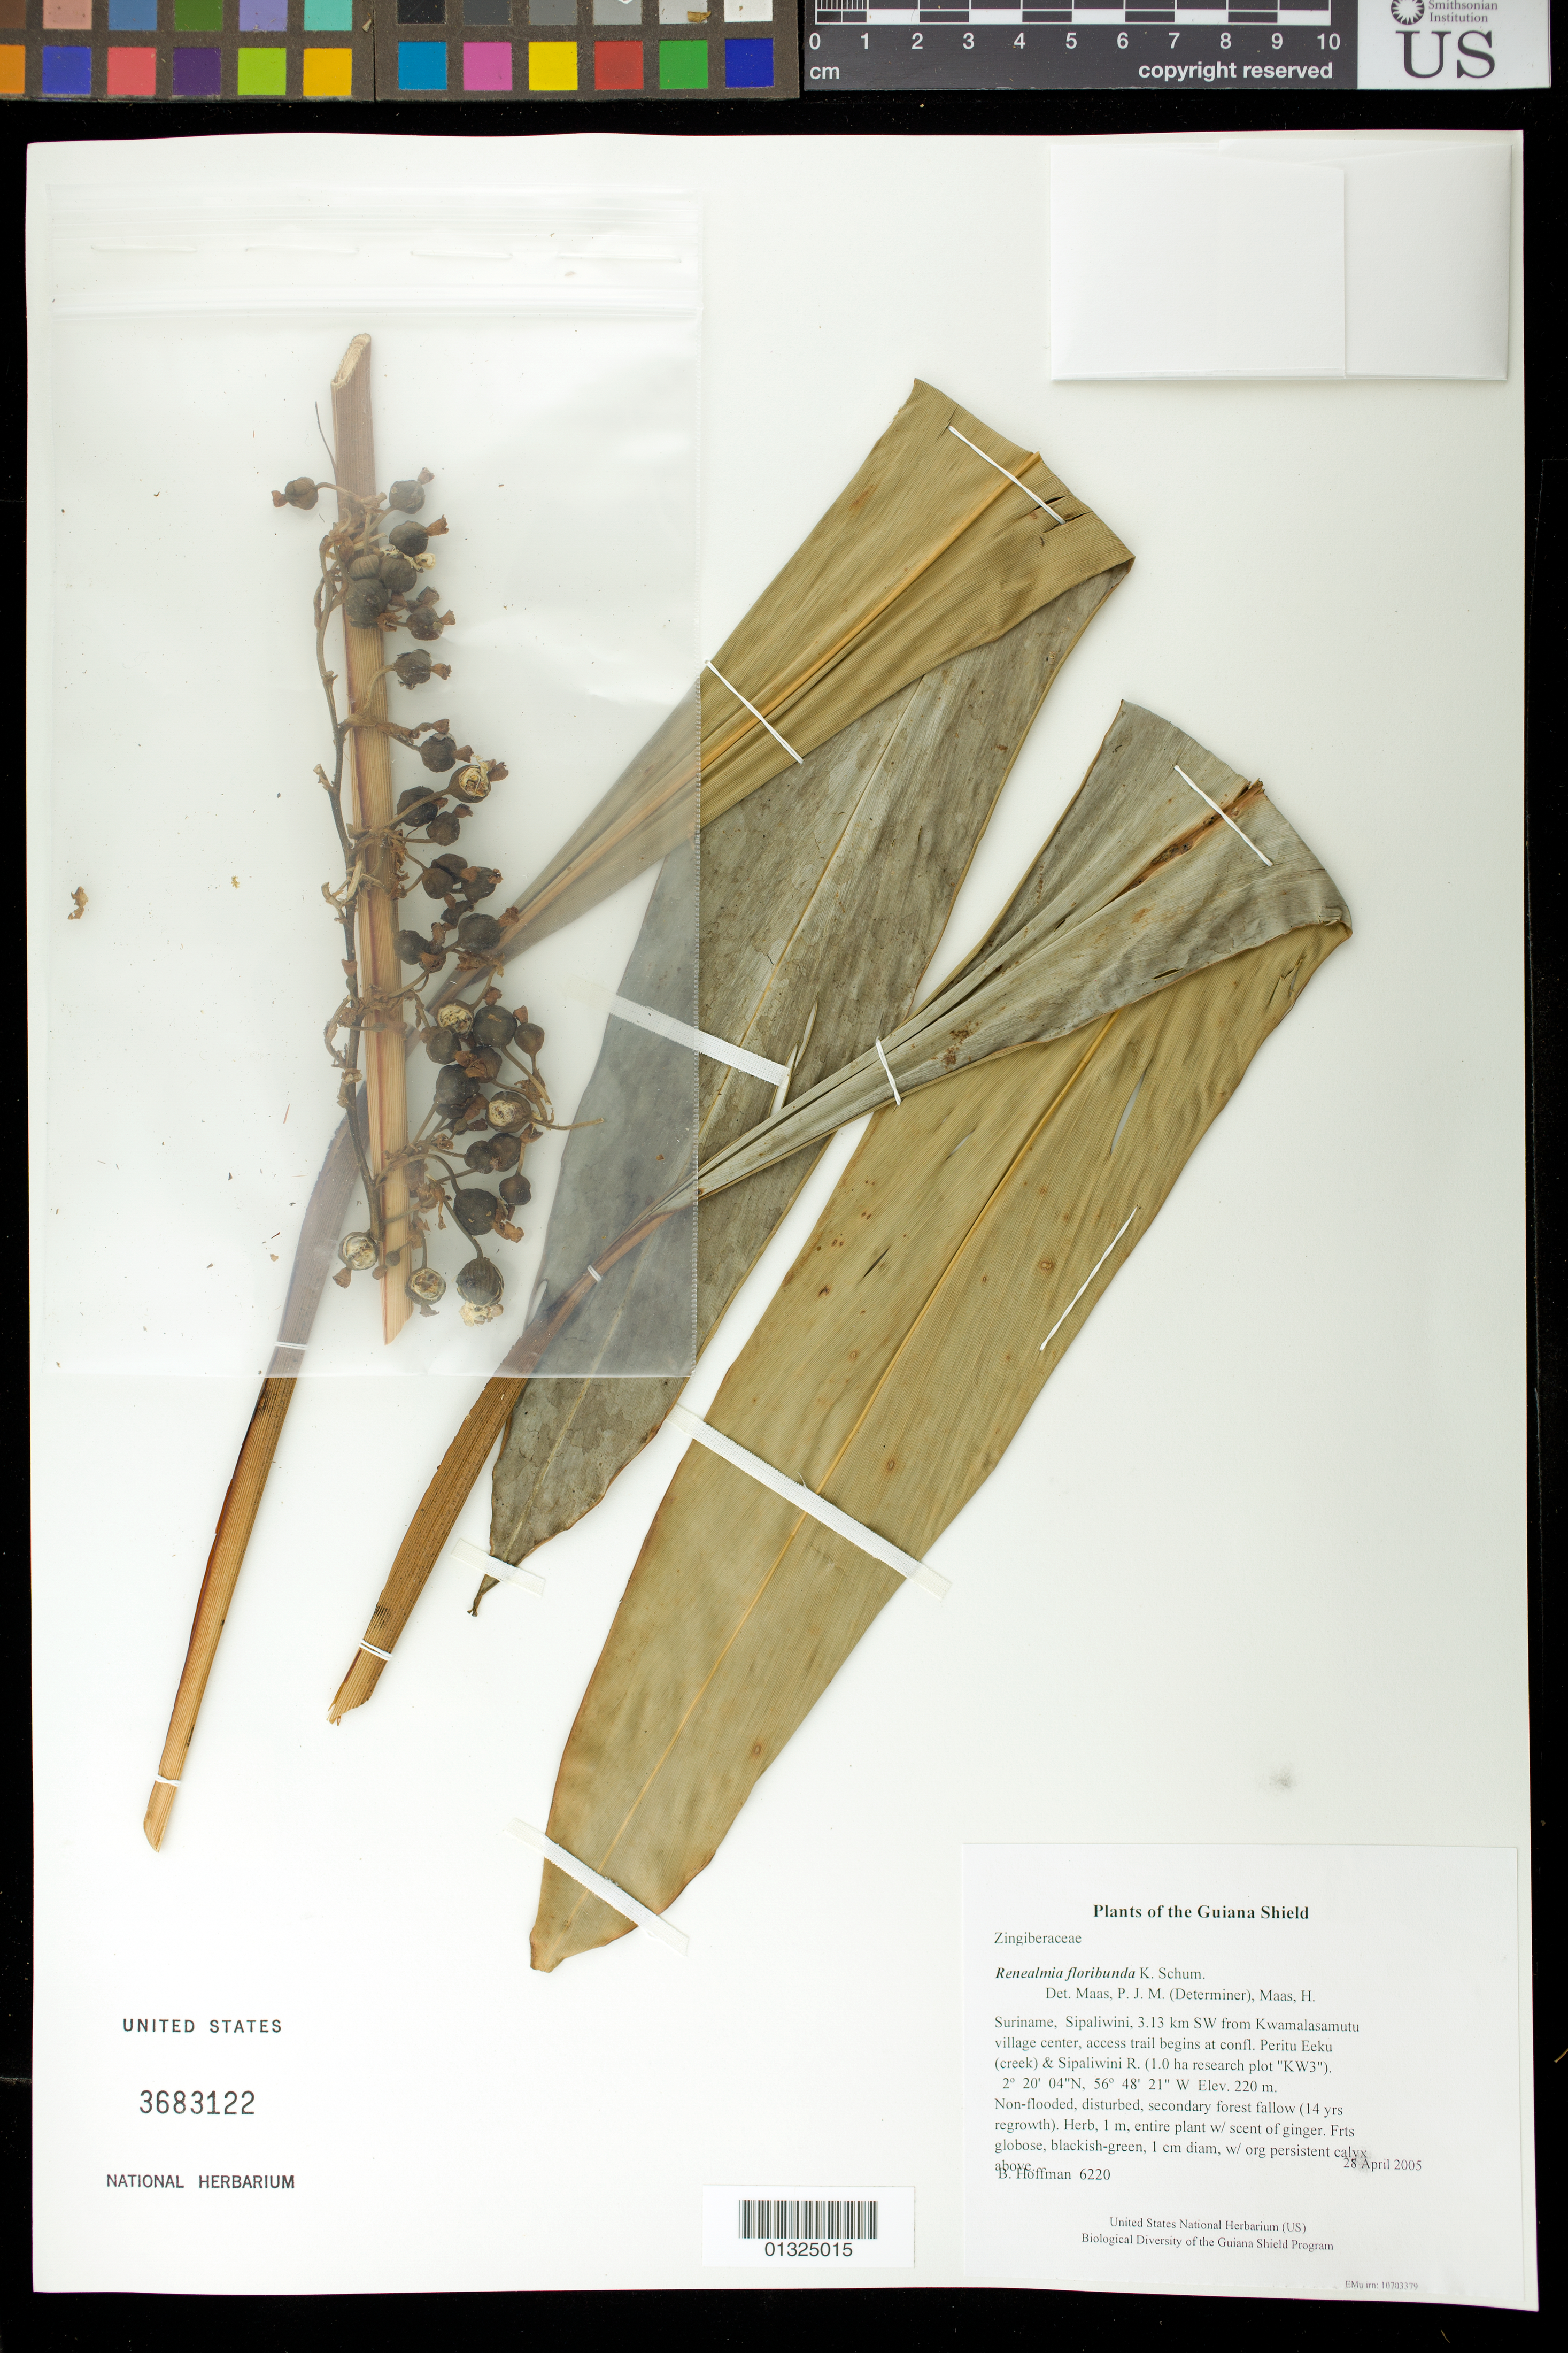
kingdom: Plantae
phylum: Tracheophyta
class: Liliopsida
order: Zingiberales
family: Zingiberaceae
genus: Renealmia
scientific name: Renealmia floribunda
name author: K. Schum.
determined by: Maas, Paul J.; Maas, H.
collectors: B. Hoffman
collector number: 6220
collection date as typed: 28 April 2005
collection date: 2005-04-28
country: Suriname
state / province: Sipaliwini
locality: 3.13 km SW from Kwamalasamutu village center, access trail begins at confl. Peritu Eeku (creek) & Sipaliwini R. (1.0 ha research plot "KW3")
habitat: Non-flooded, disturbed, secondary forest fallow (14 yrs regrowth)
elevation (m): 220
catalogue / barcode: US 3683122